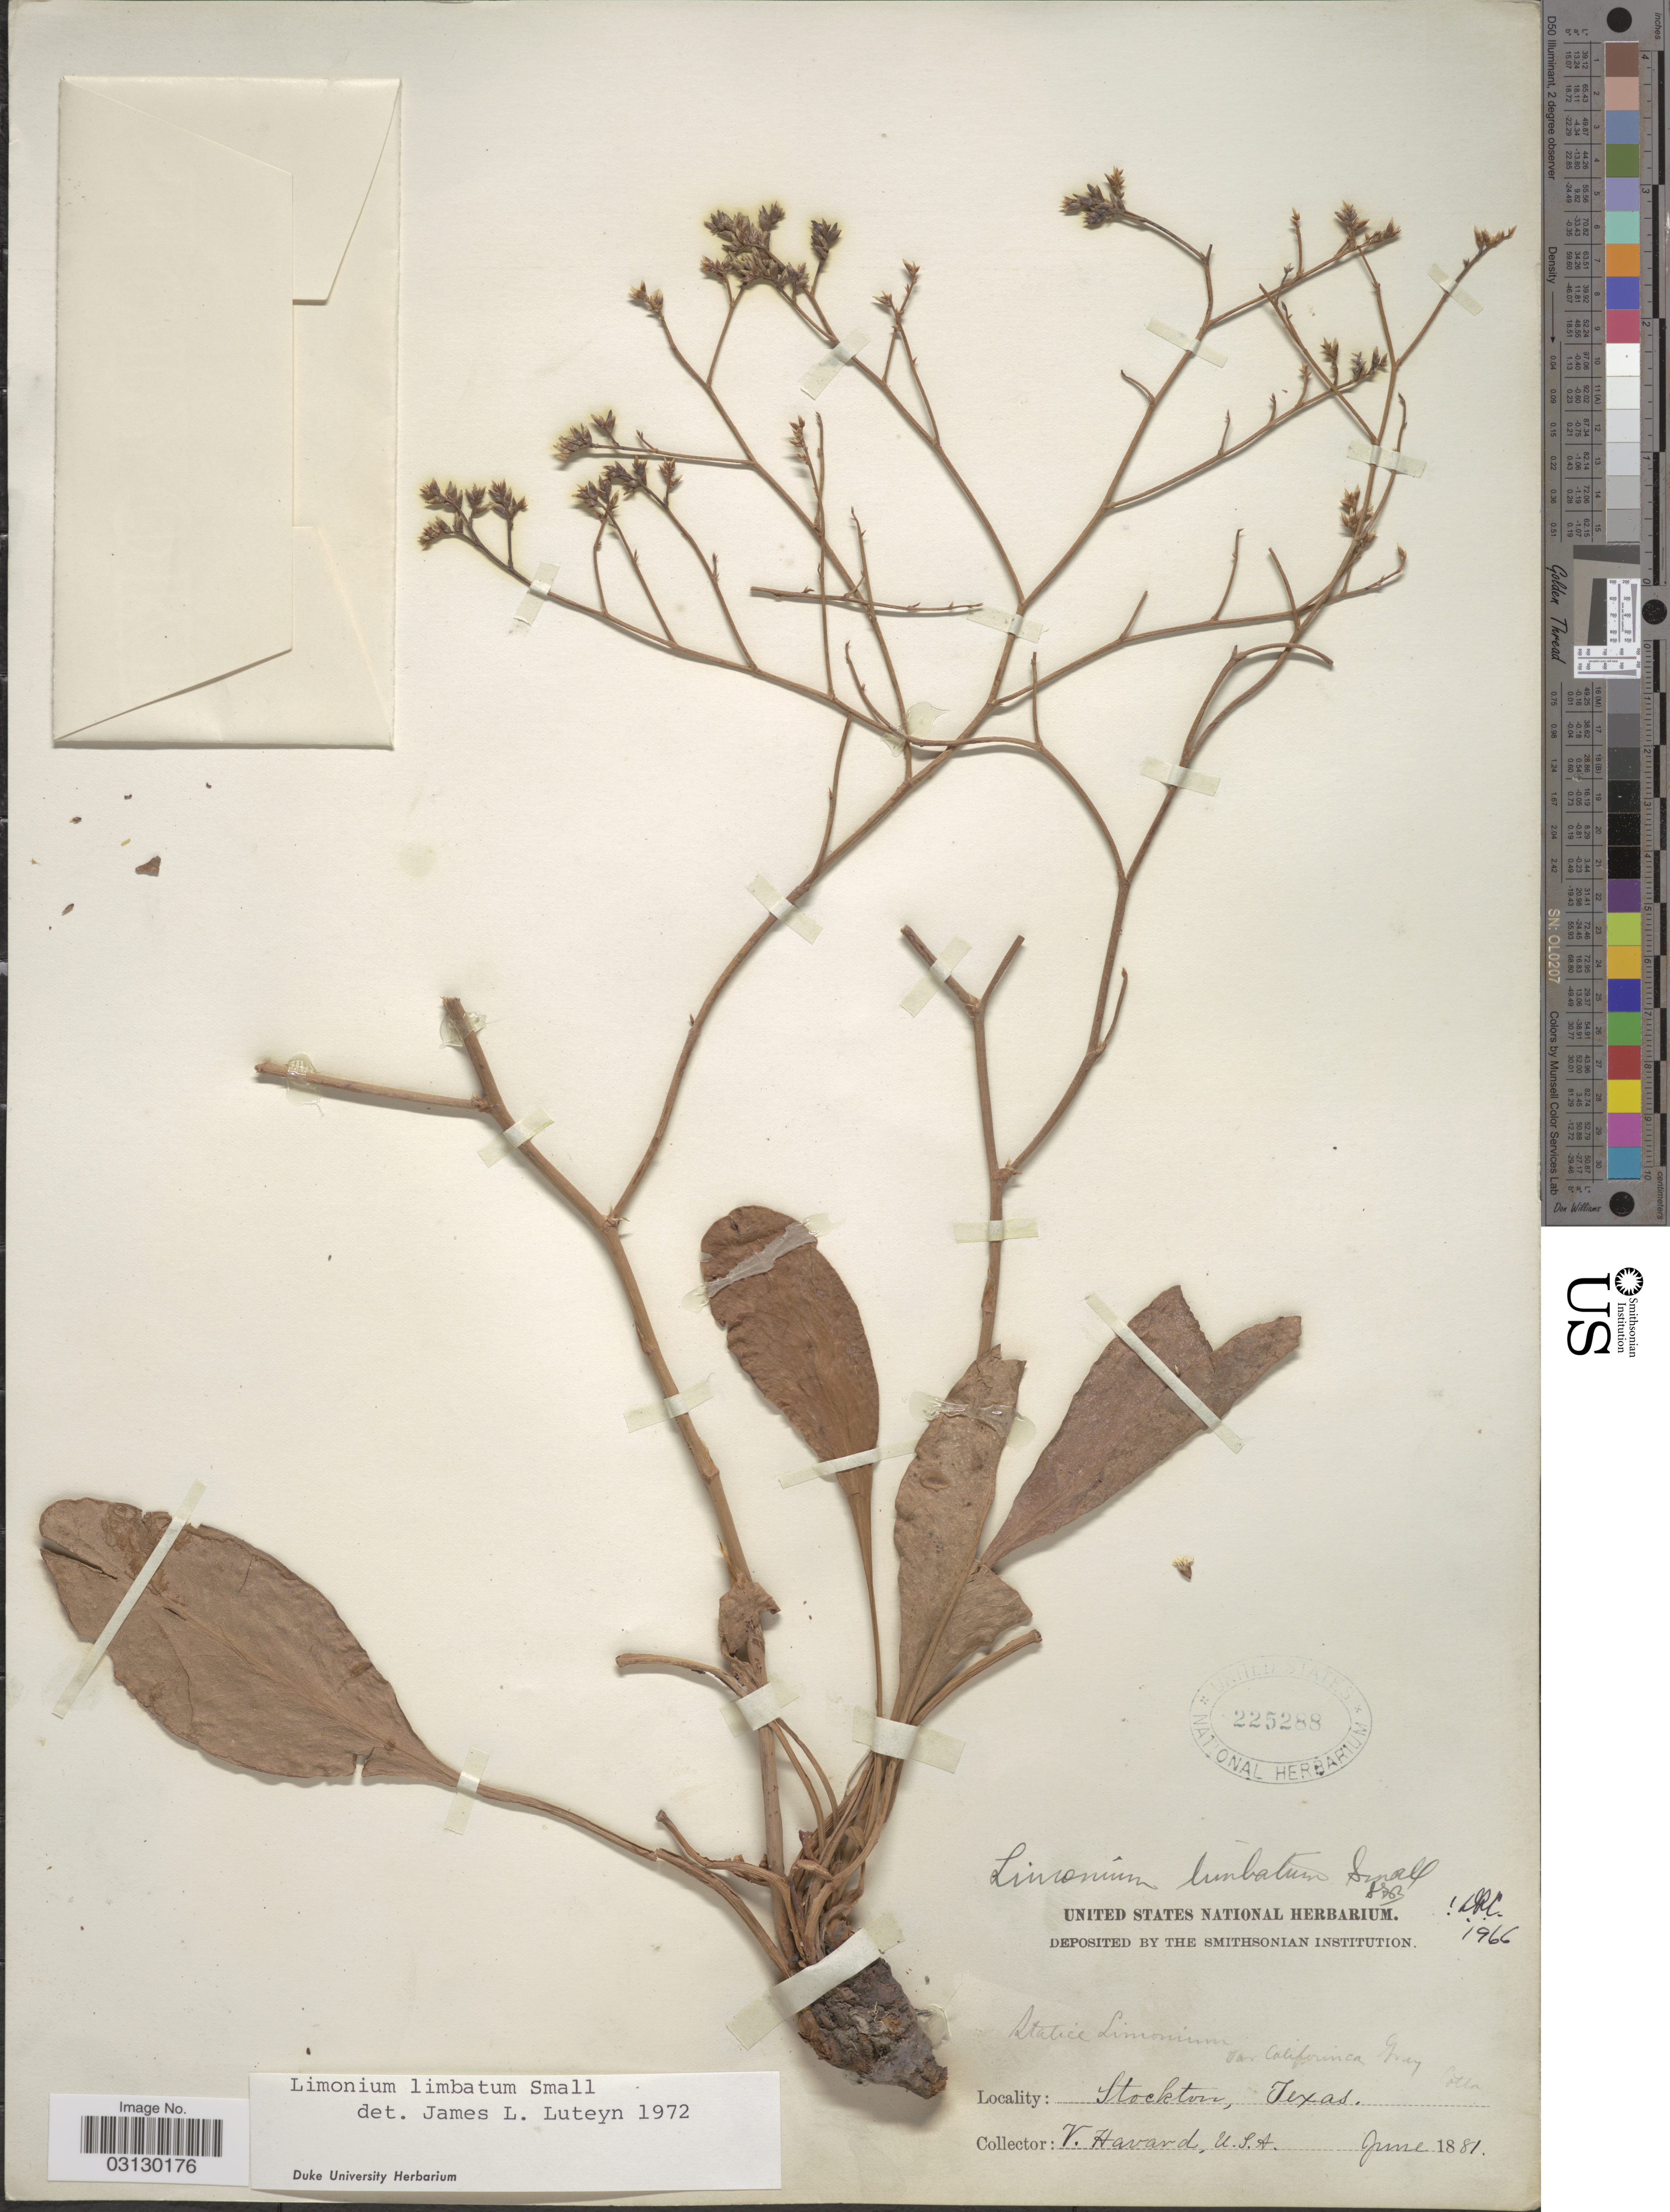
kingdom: Plantae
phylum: Tracheophyta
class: Magnoliopsida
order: Caryophyllales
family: Plumbaginaceae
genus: Limonium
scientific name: Limonium limbatum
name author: Small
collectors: V. Havard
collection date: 1881-06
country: United States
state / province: Texas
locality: Stockton.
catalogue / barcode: US 225288